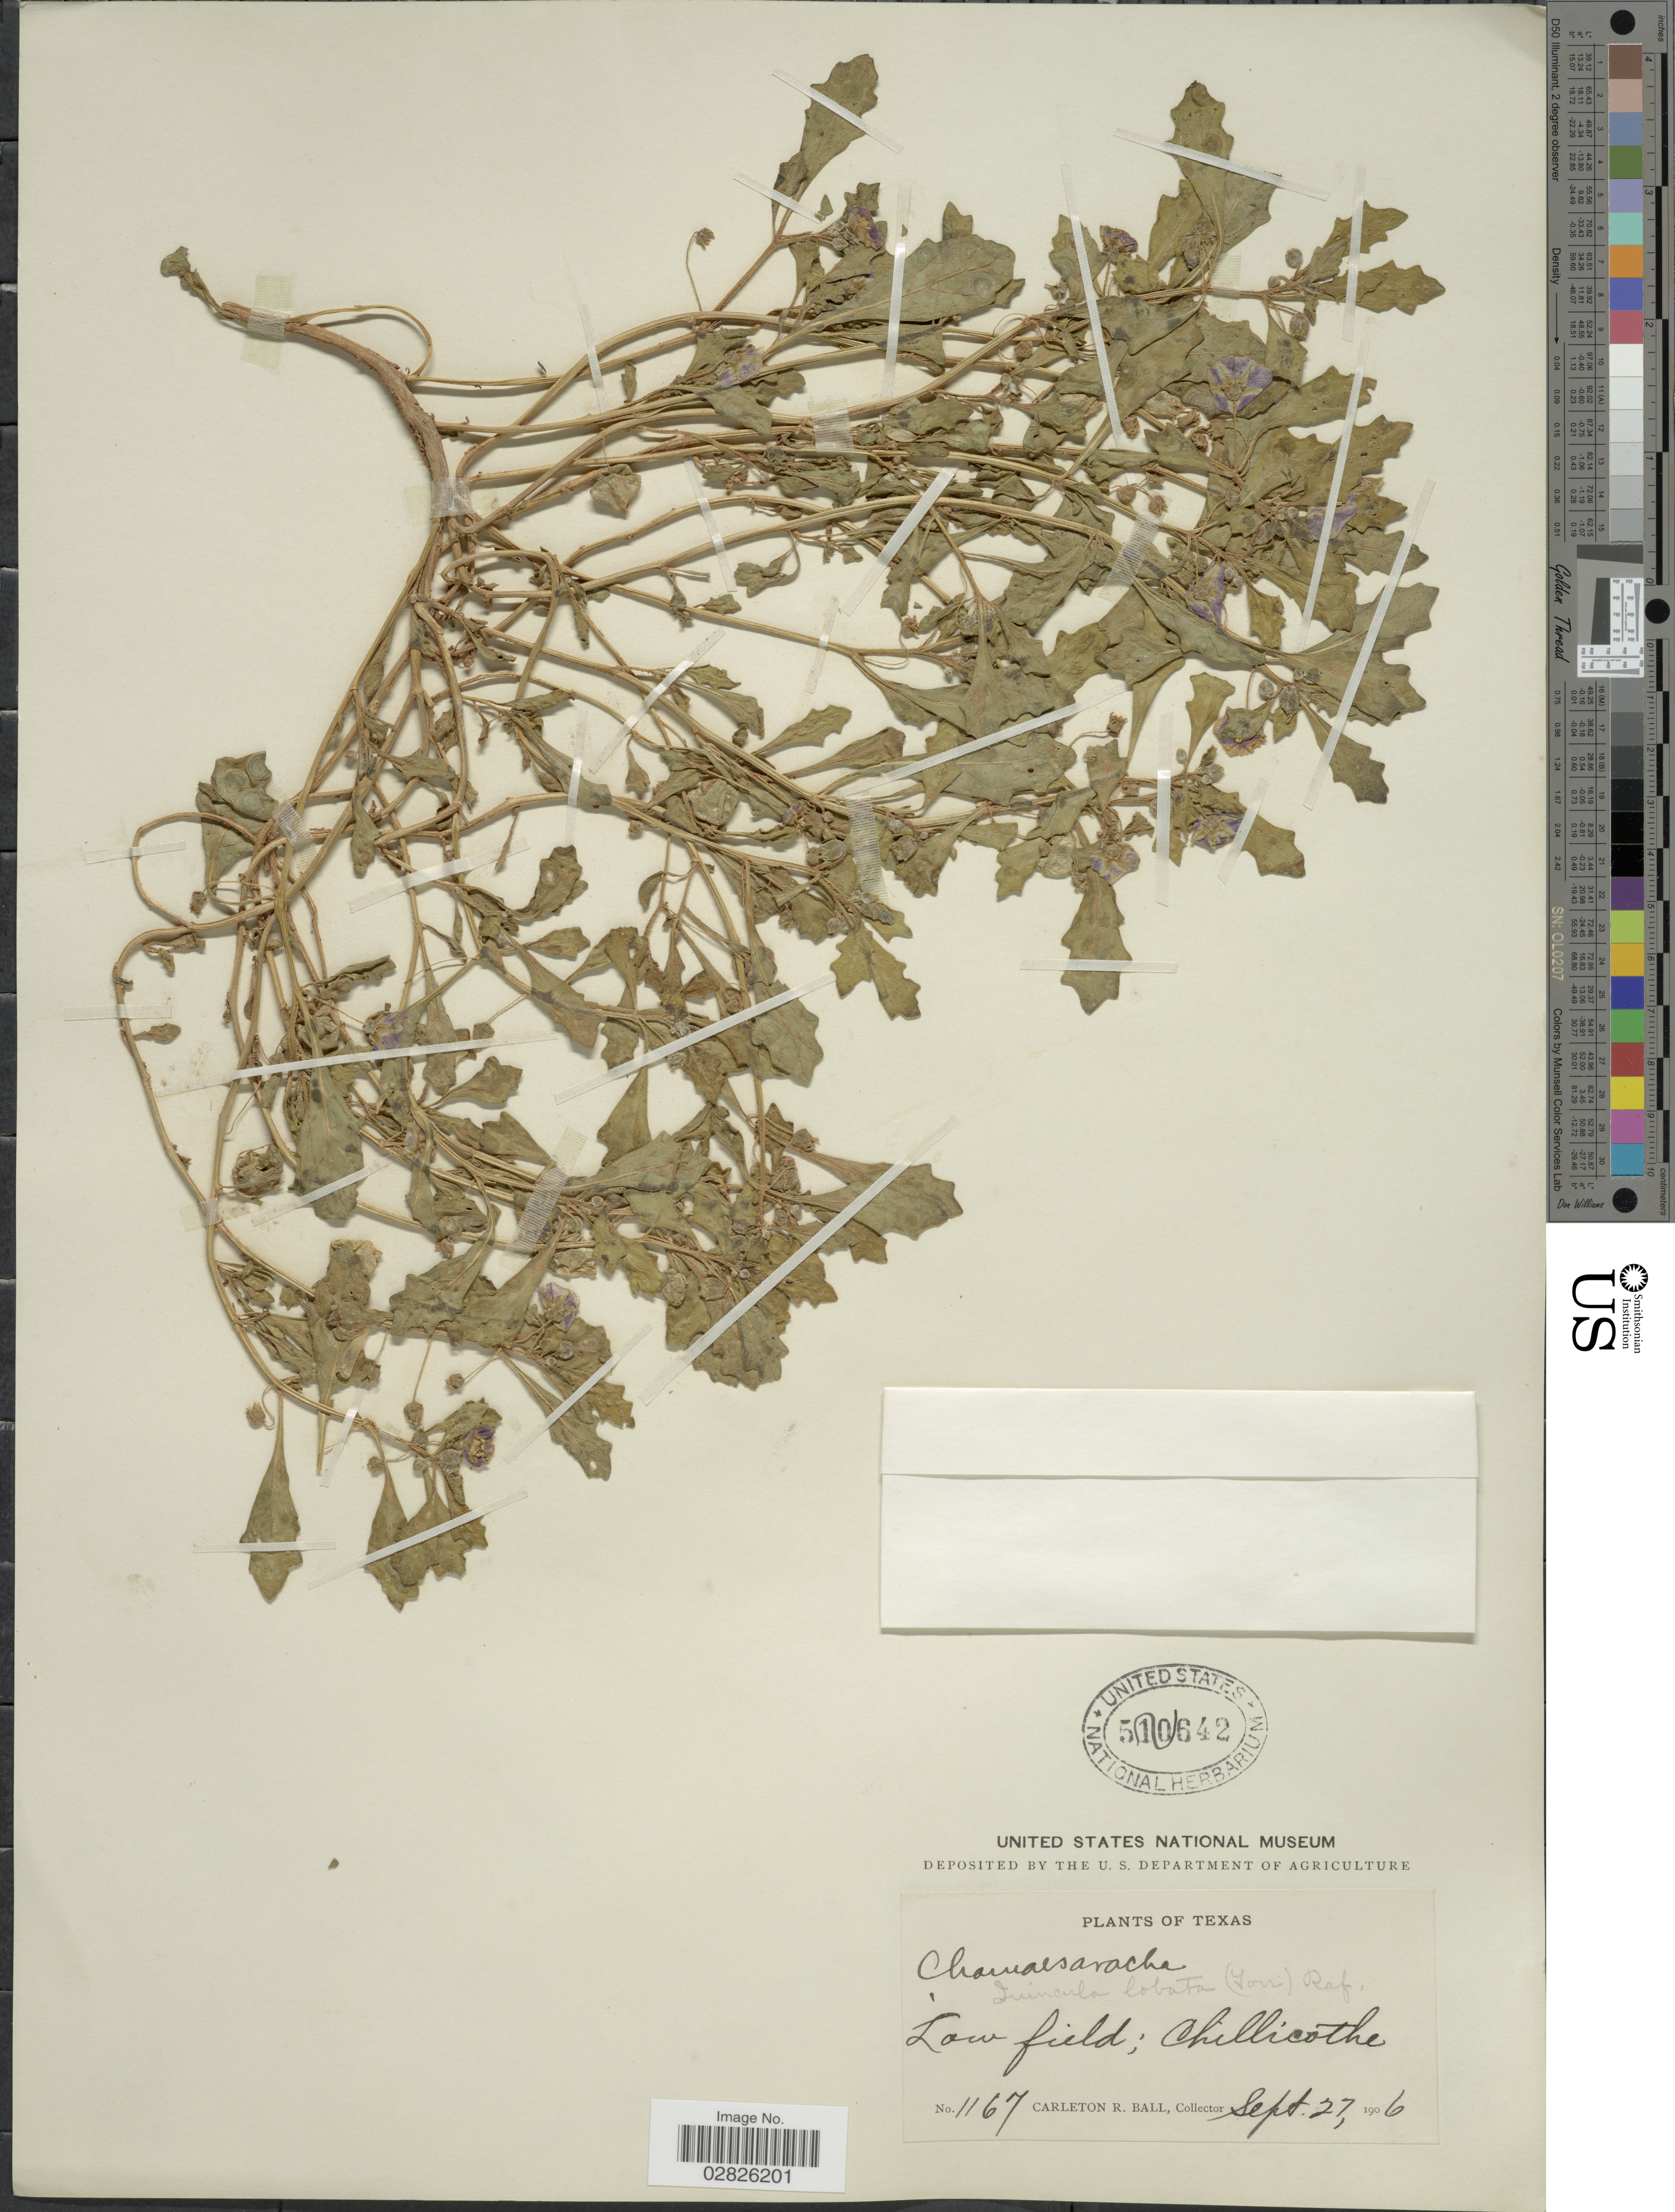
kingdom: Plantae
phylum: Tracheophyta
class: Magnoliopsida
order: Solanales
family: Solanaceae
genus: Quincula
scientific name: Quincula lobata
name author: (Torr.) Raf.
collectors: C. R. Ball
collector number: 1167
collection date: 1906-09-27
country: United States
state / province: Texas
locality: Low field; Chillicothe.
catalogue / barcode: US 510642